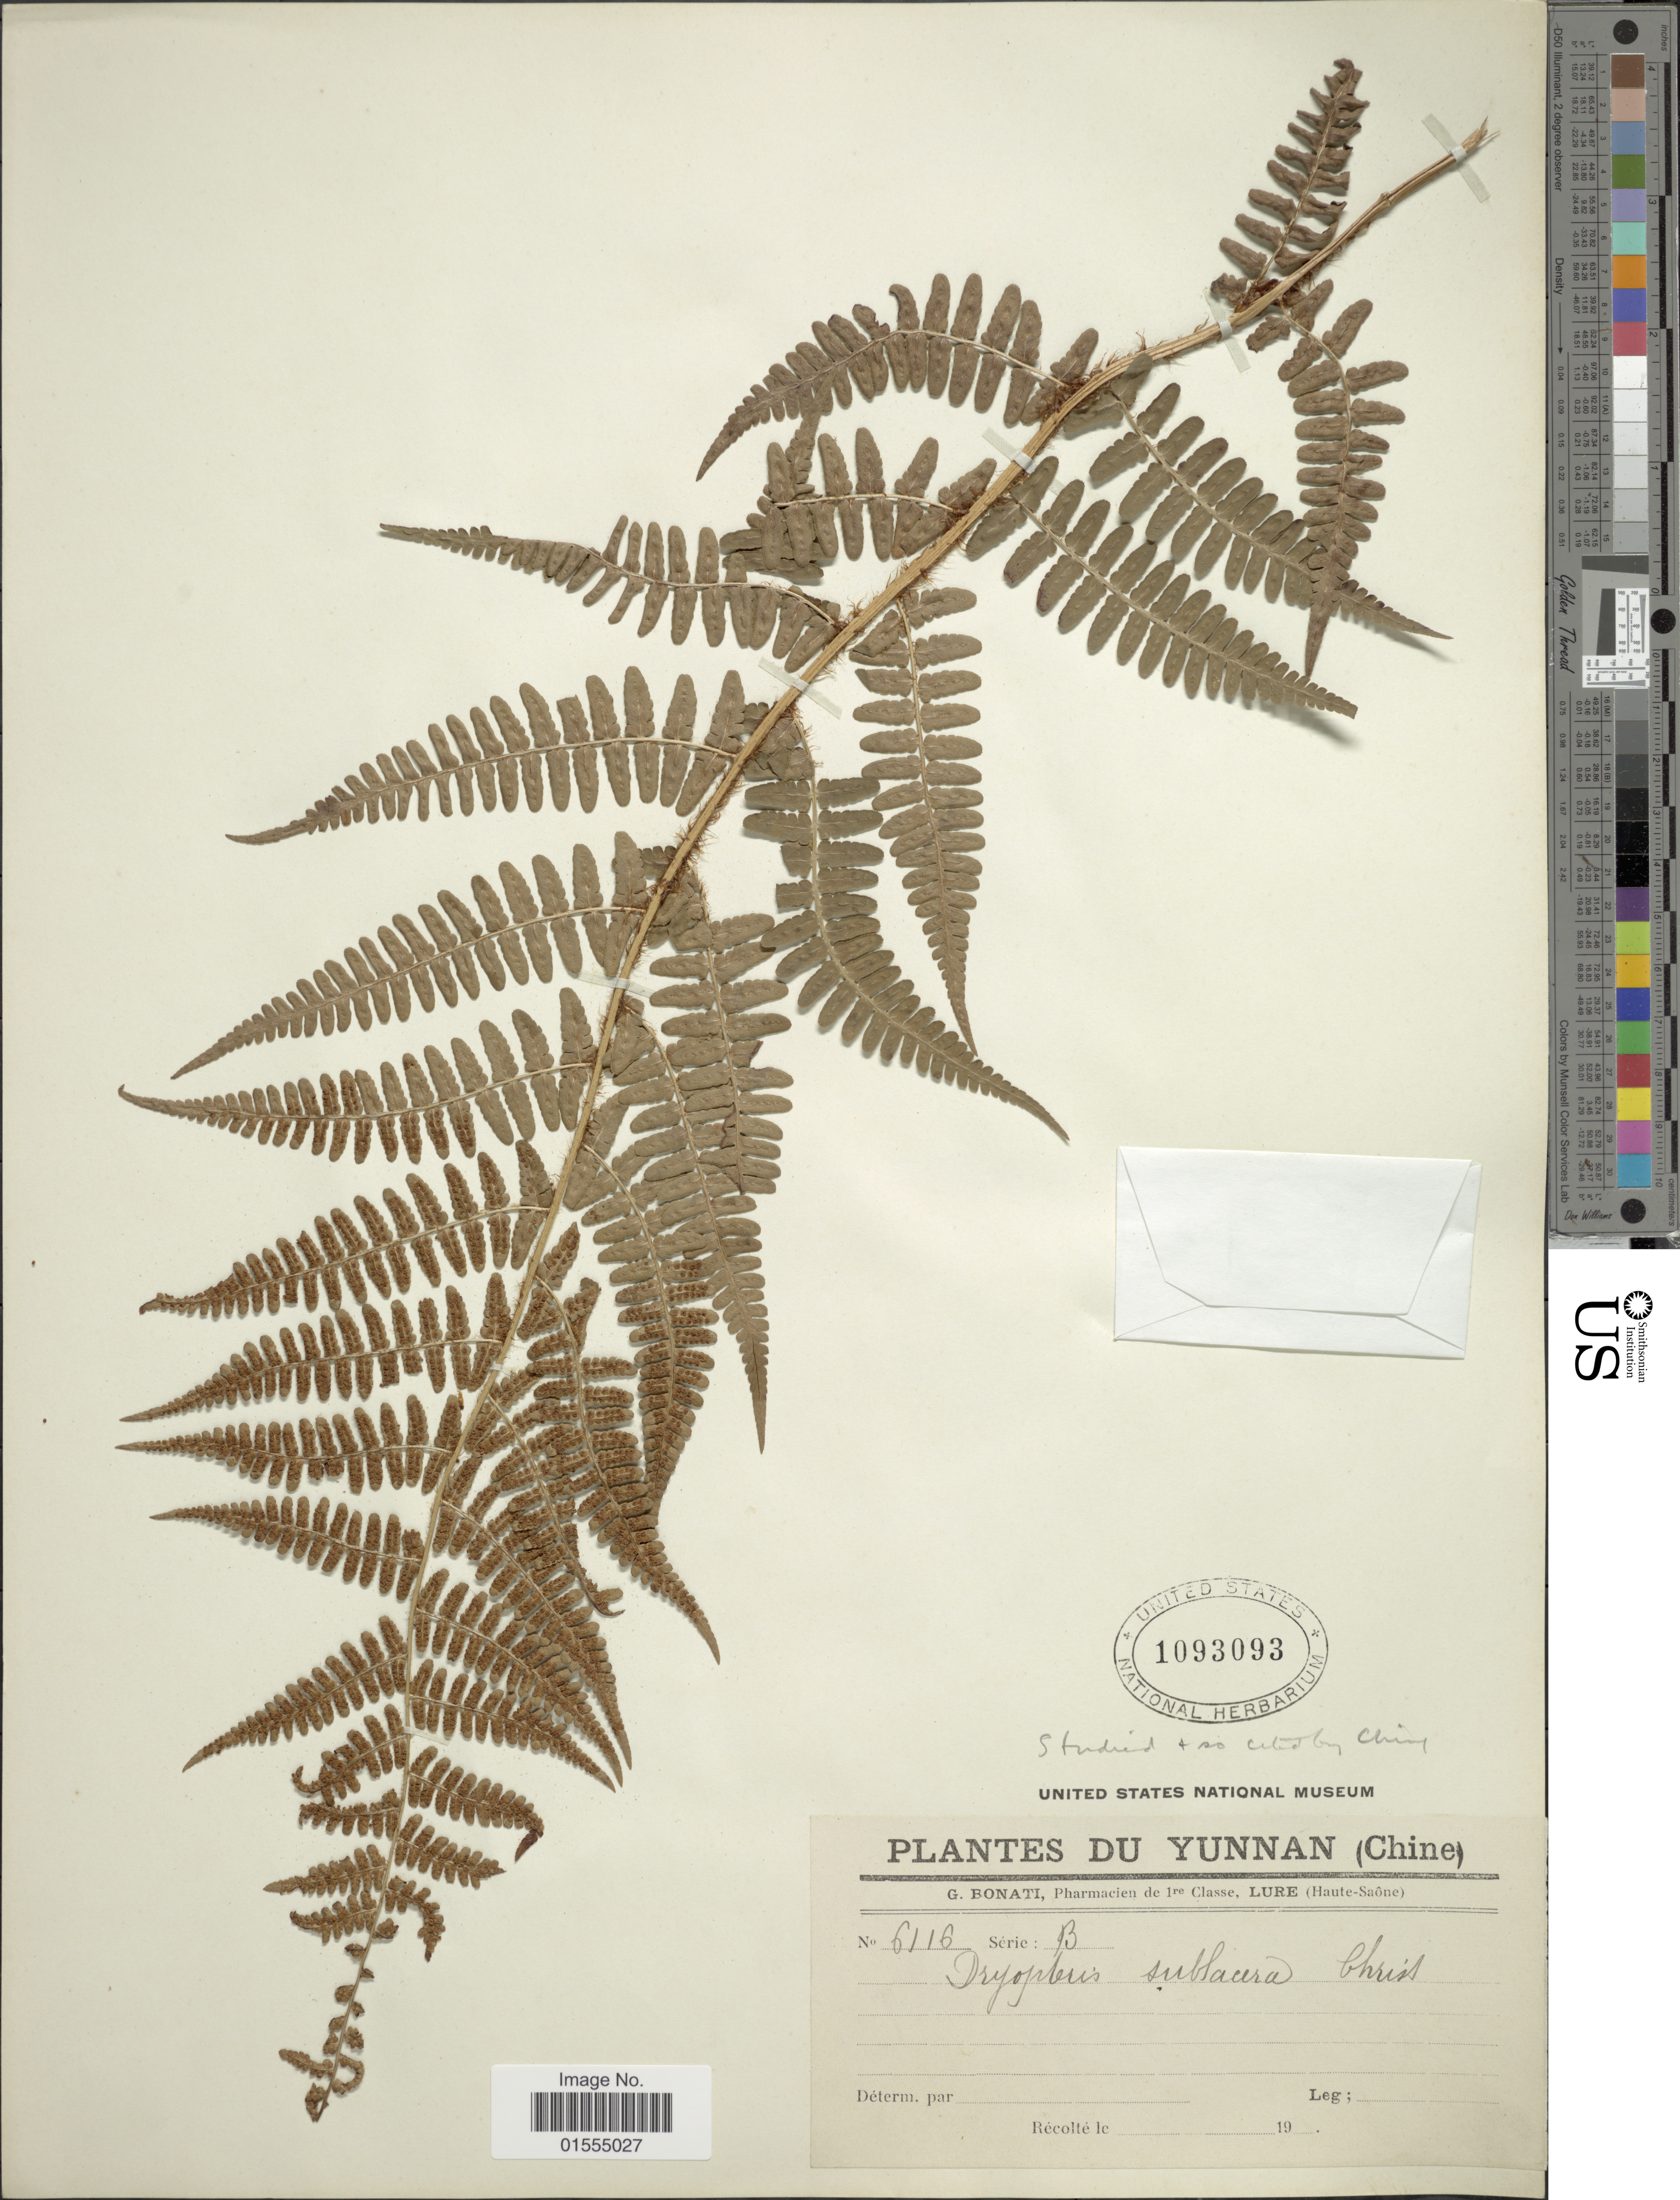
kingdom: Plantae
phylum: Tracheophyta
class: Polypodiopsida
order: Polypodiales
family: Dryopteridaceae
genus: Dryopteris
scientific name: Dryopteris sublacera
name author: Christ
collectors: G. Bonati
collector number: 6116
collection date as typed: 19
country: China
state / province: Yunnan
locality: Yunnan (Chine)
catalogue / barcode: US 1093093